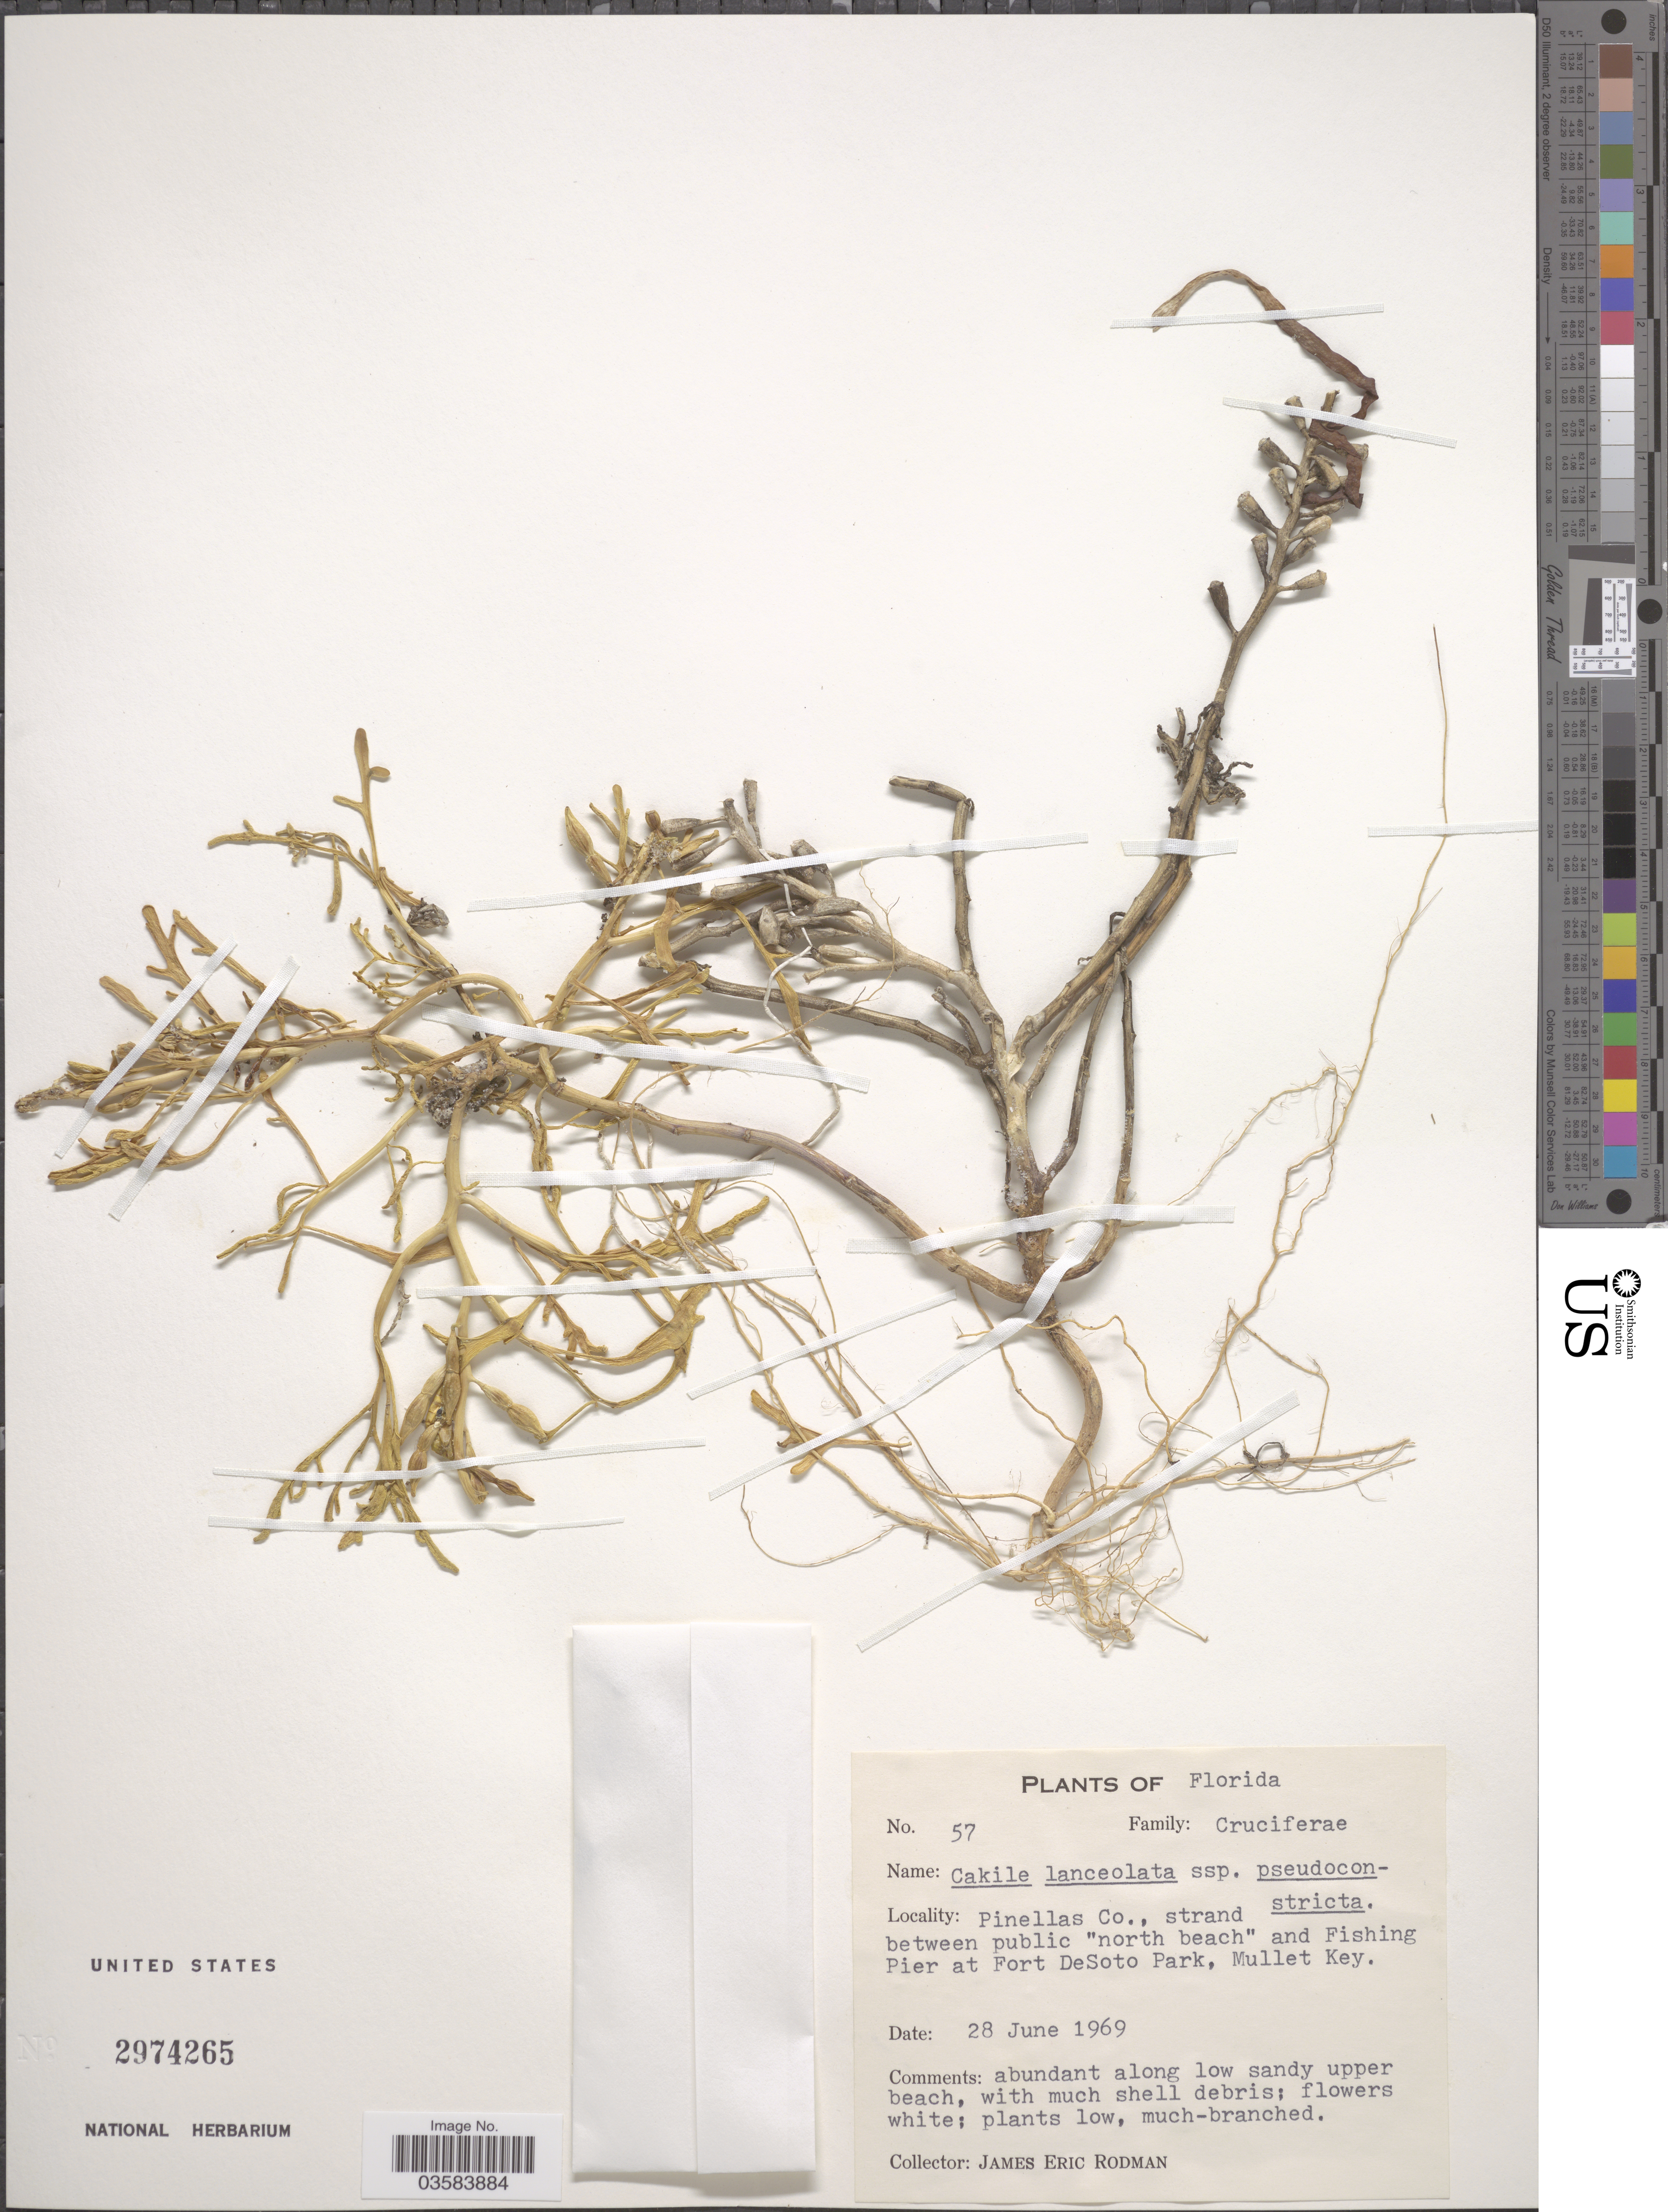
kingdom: Plantae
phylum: Tracheophyta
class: Magnoliopsida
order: Brassicales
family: Brassicaceae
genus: Cakile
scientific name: Cakile lanceolata subsp. pseudoconstricta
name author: Rodman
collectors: J. Rodman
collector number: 57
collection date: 1969-06-28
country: United States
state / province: Florida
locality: Pinellas Co., strand between public "north beach" and Fishing Pier at Fort DeSoto Park, Mullet Key.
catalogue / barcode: US 2974265